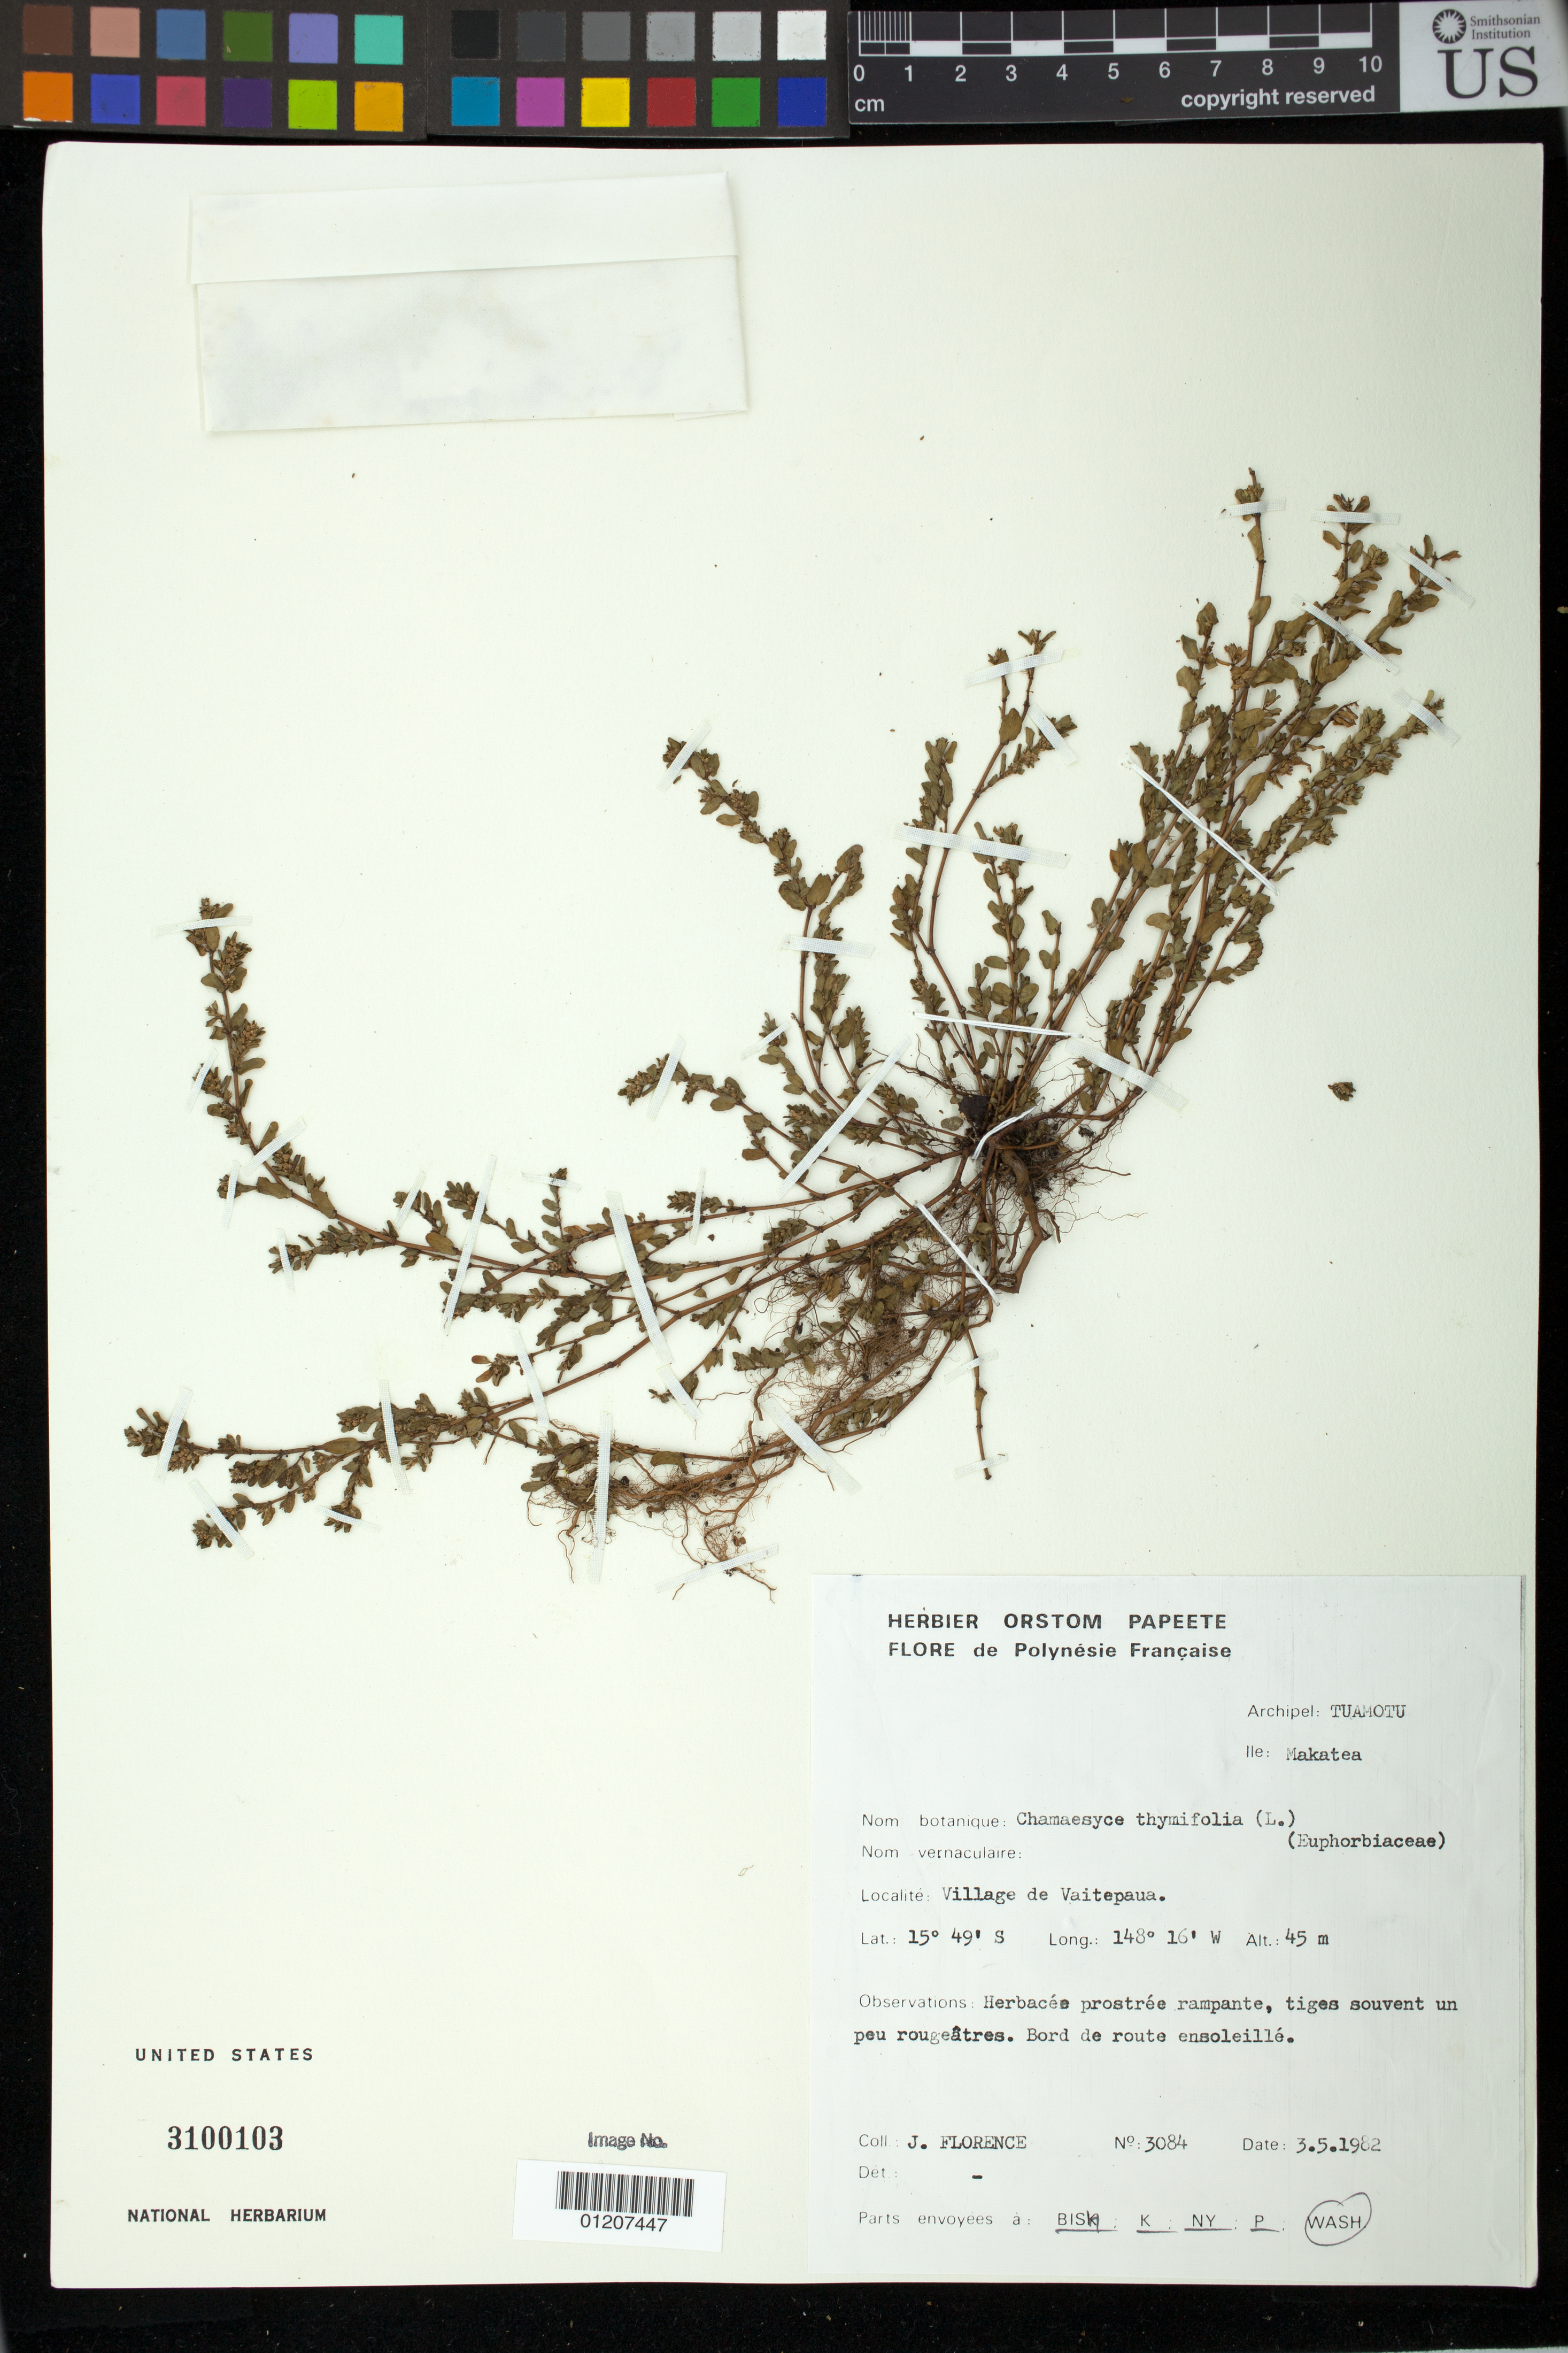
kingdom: Plantae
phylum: Tracheophyta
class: Magnoliopsida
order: Malpighiales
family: Euphorbiaceae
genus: Euphorbia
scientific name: Euphorbia thymifolia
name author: L.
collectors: J. Florence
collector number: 3084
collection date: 1982-05-03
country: French Polynesia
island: Makatea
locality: Village de Vaitepaua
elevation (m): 45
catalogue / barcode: US 3100103